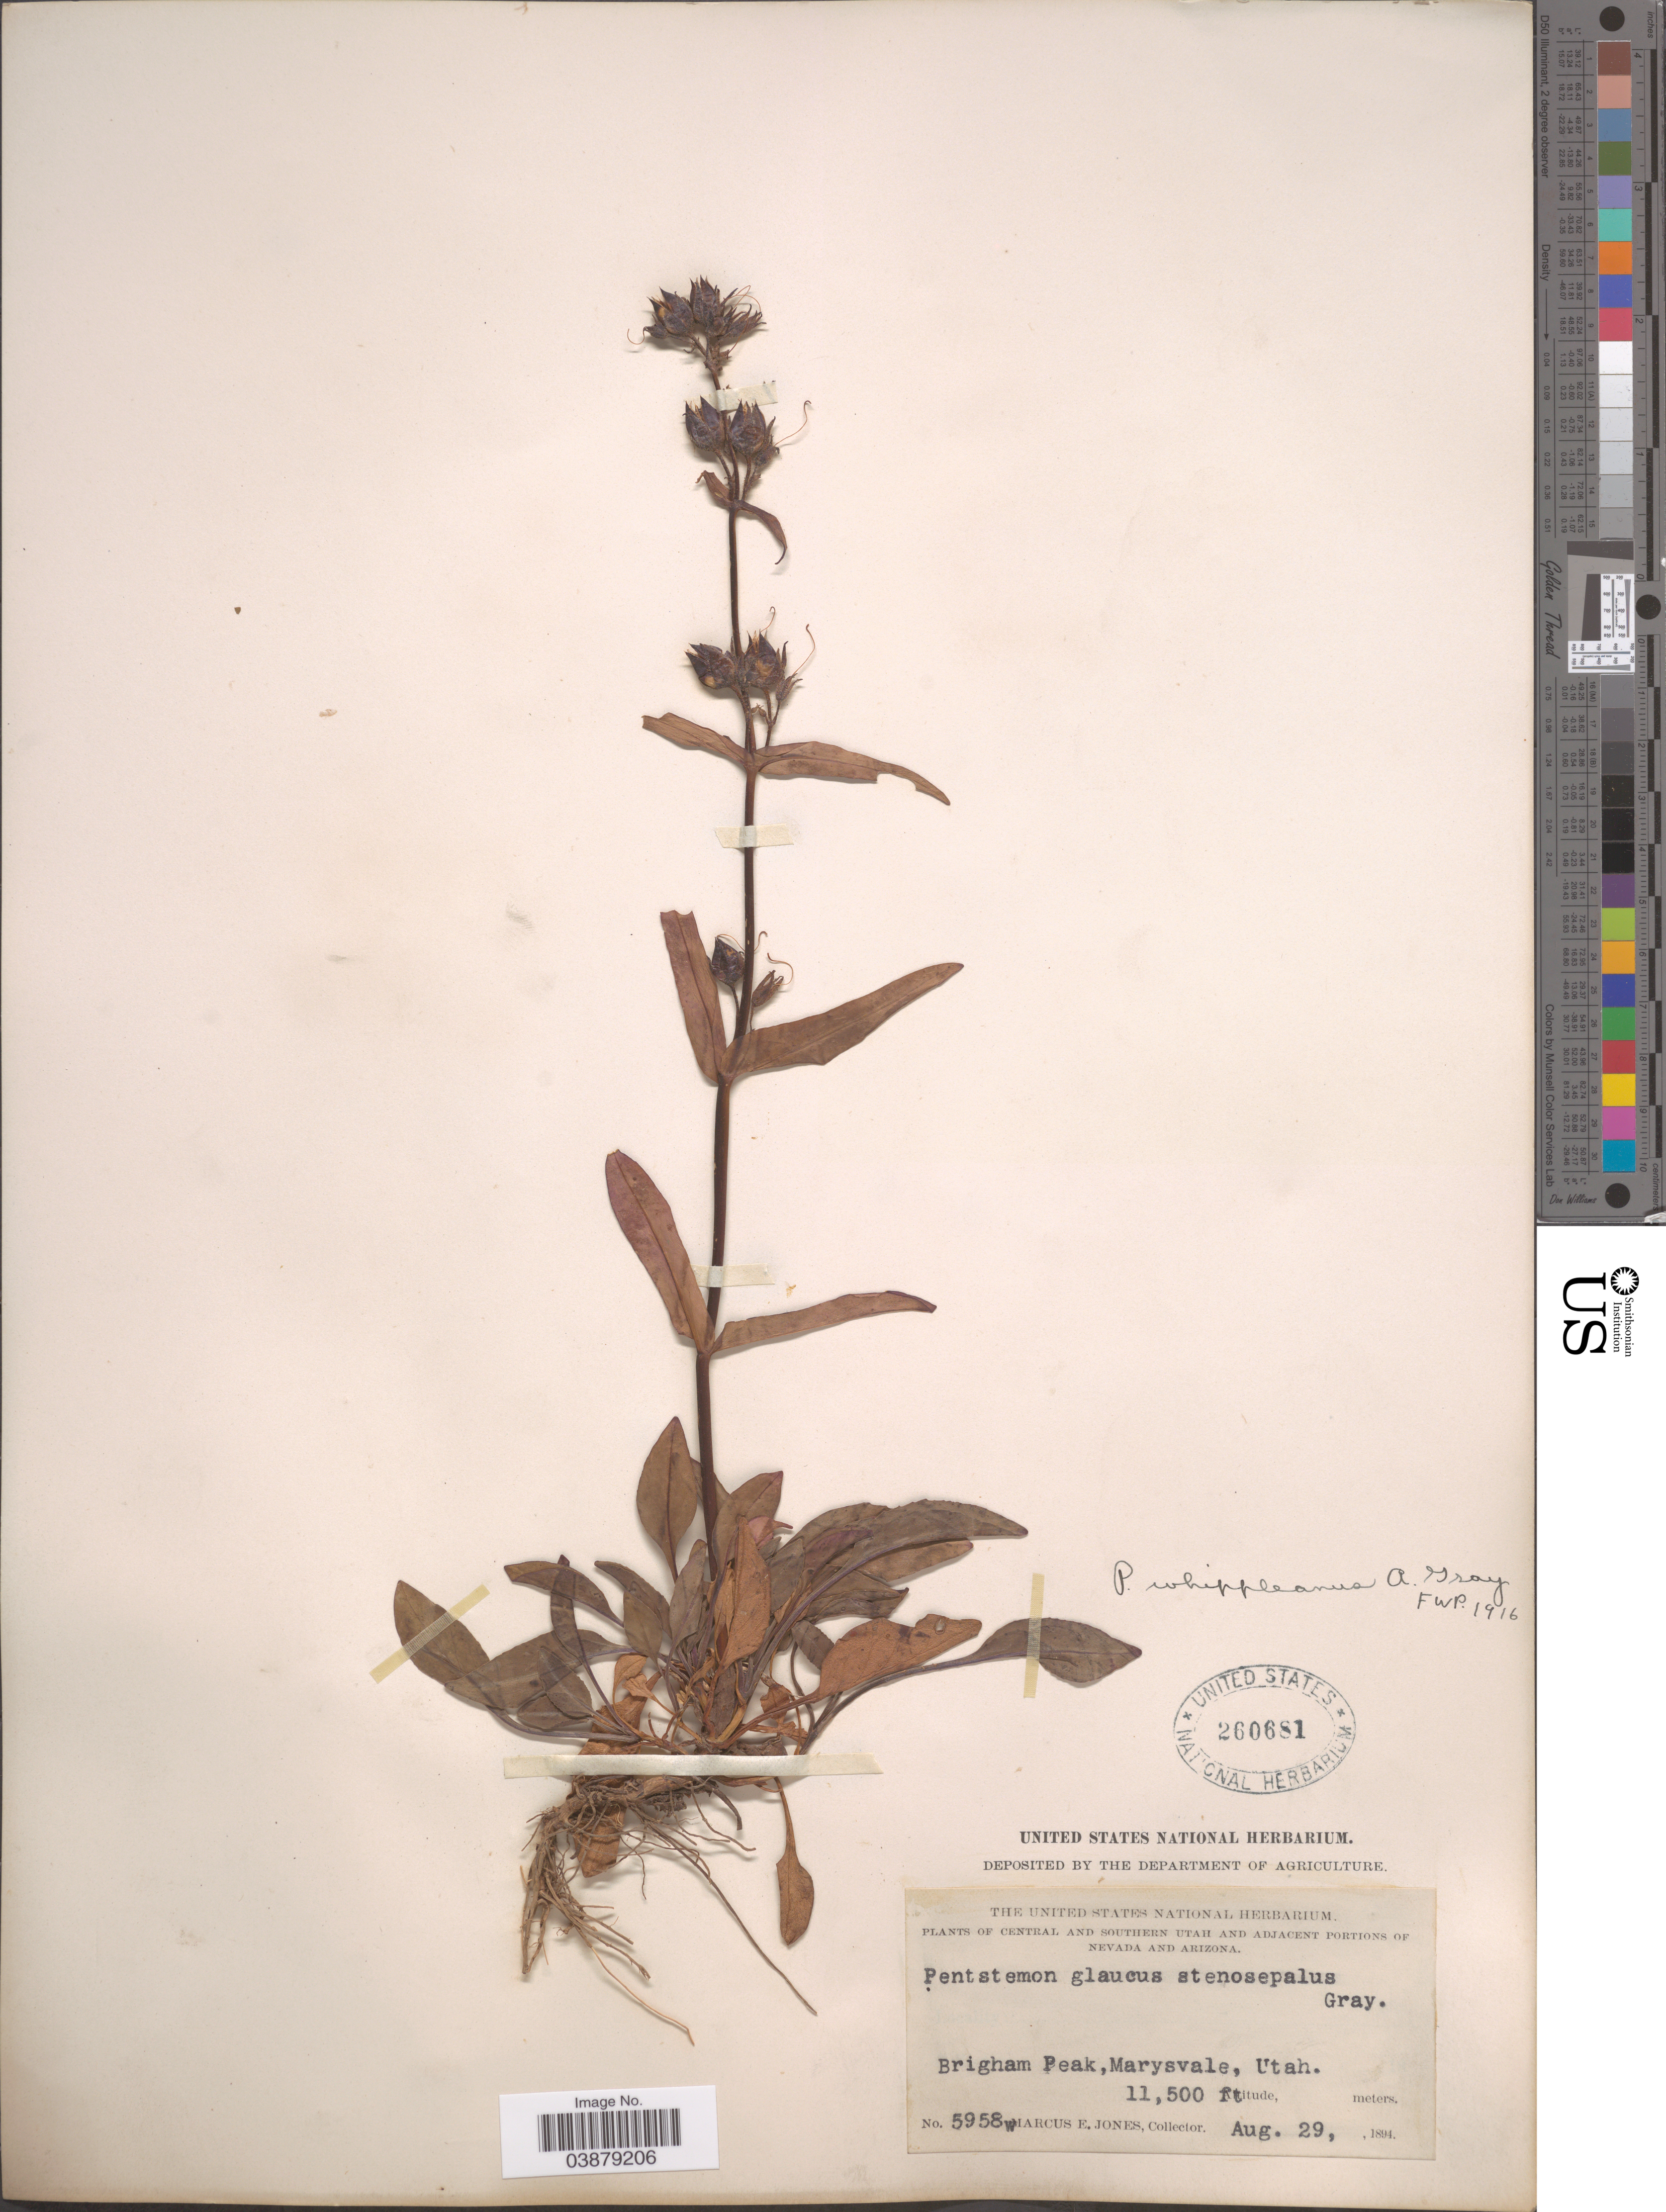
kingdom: Plantae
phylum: Tracheophyta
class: Magnoliopsida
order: Lamiales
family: Plantaginaceae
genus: Penstemon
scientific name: Penstemon whippleanus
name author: A. Gray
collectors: M. E. Jones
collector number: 5958w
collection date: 1894-08-29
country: United States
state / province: Utah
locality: Central and Southern Utah. Brigham Peak, Marysvale.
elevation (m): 3505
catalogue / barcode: US 260681